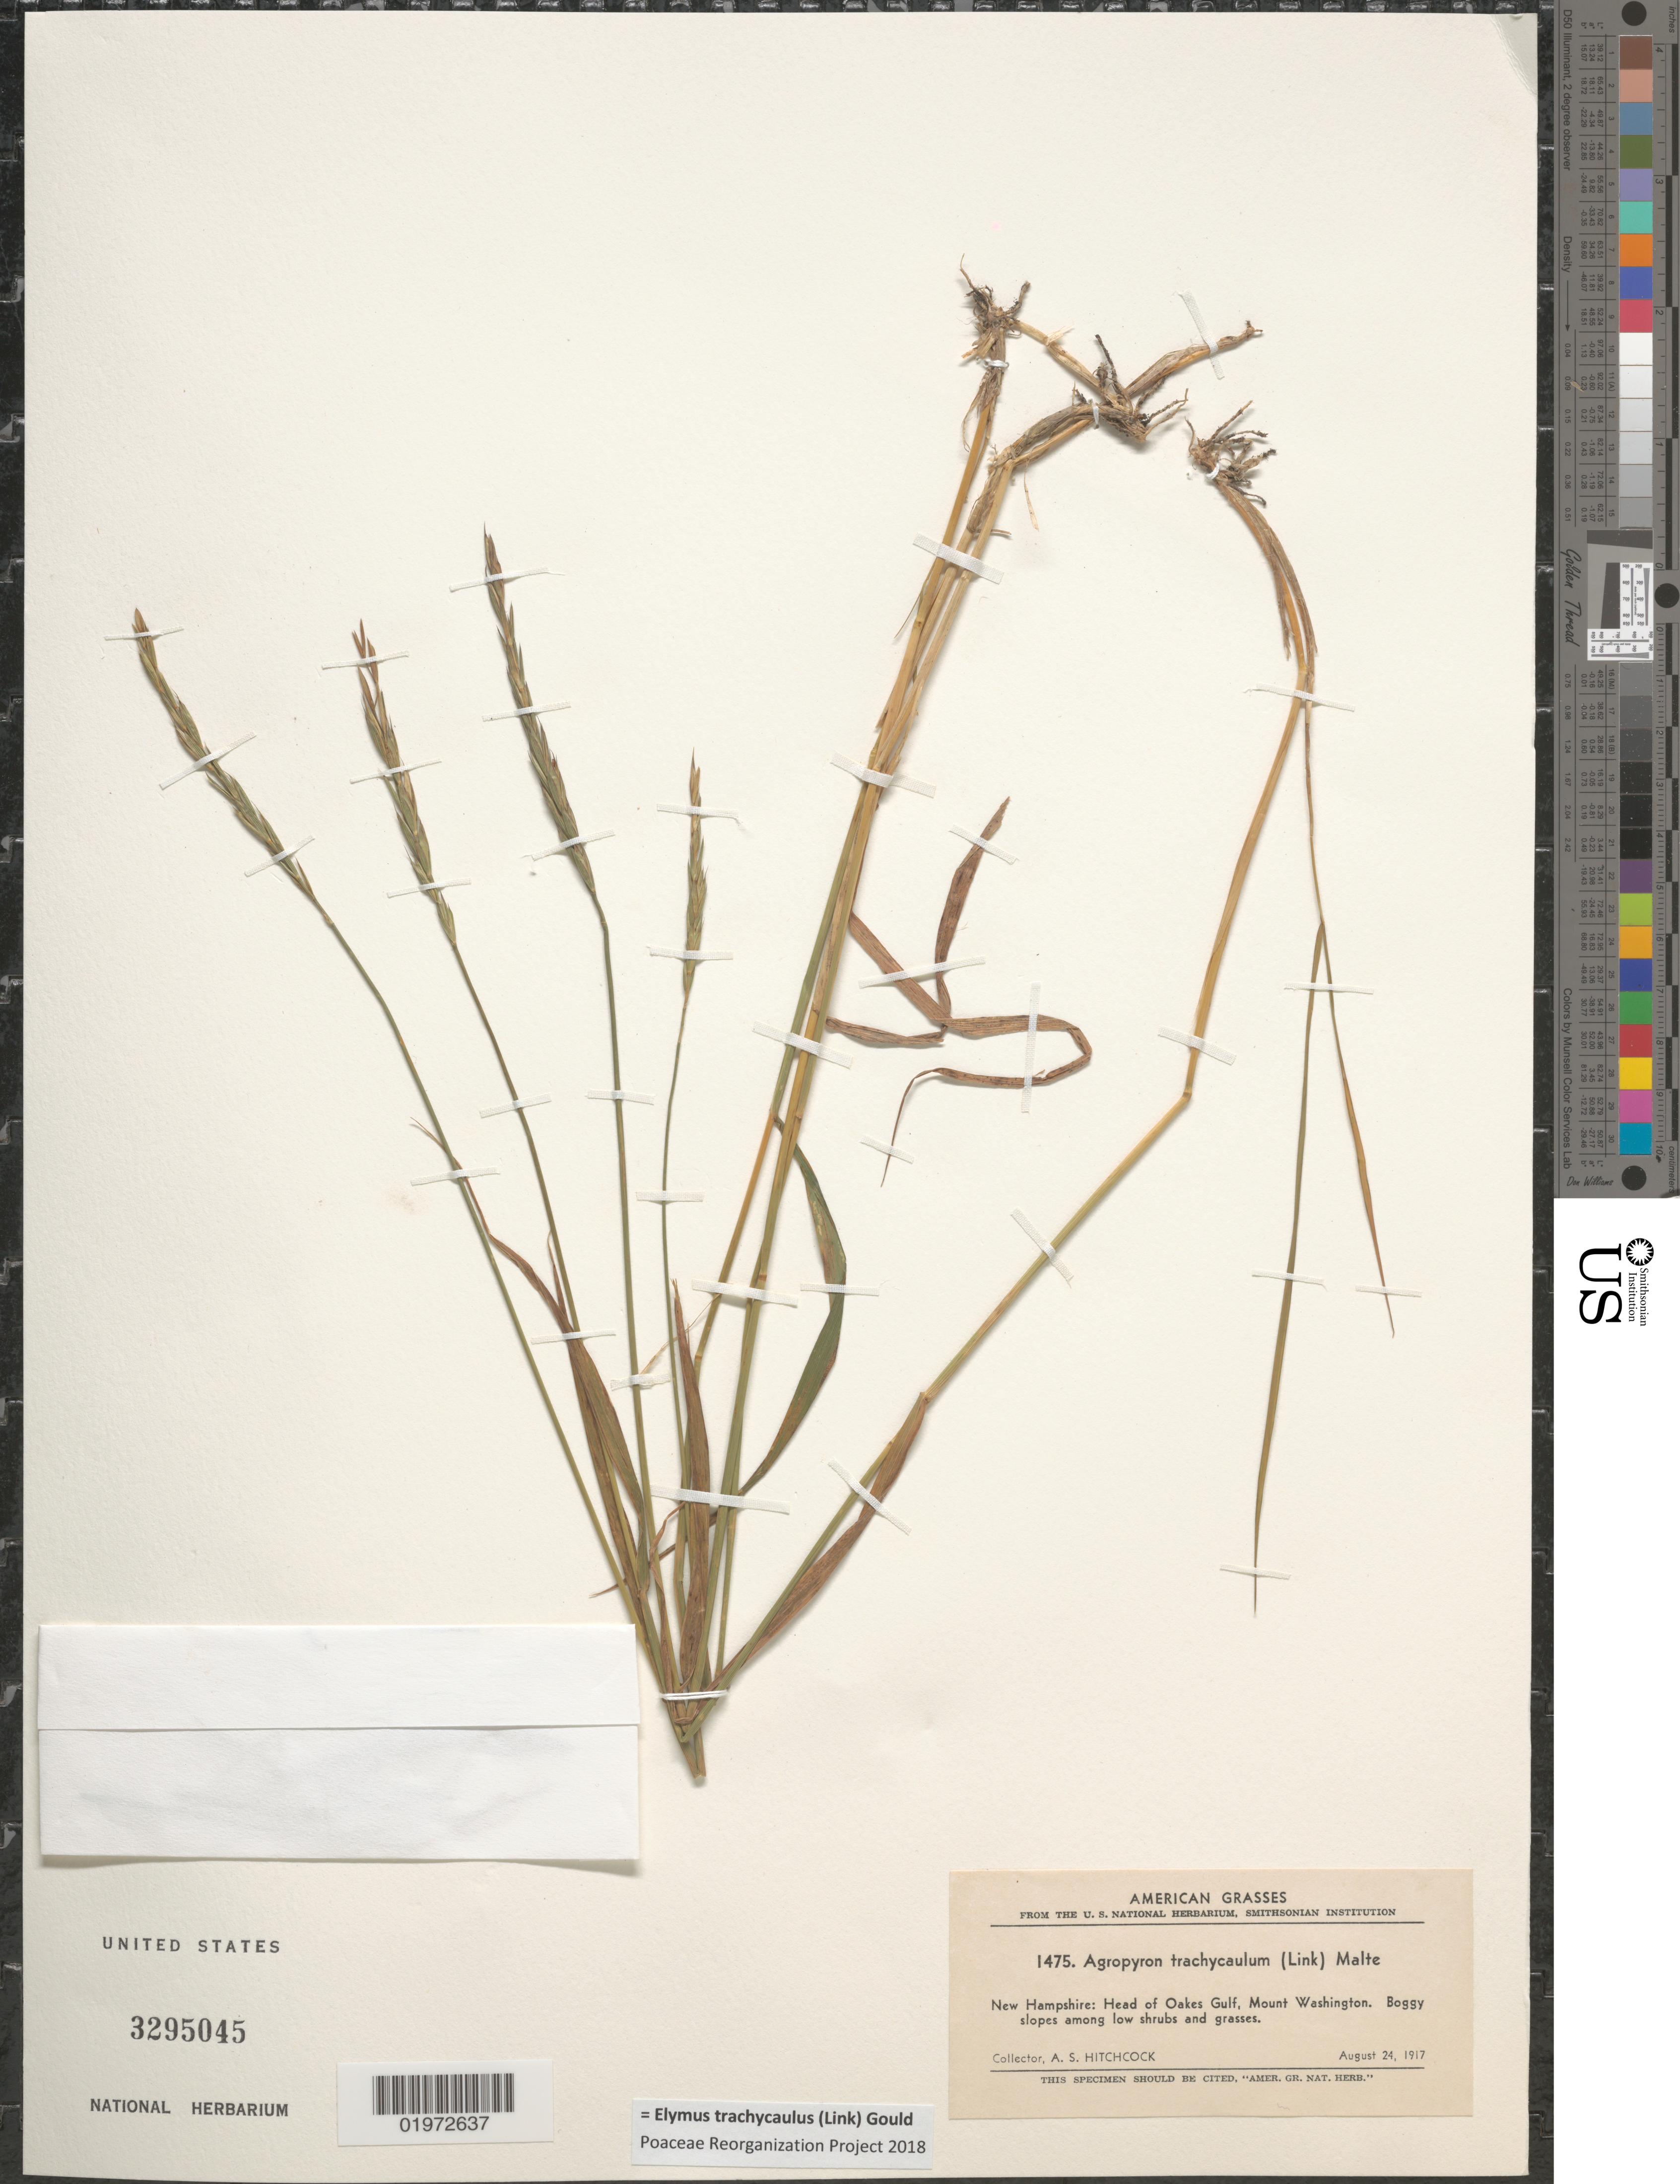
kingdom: Plantae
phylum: Tracheophyta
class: Liliopsida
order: Poales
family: Poaceae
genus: Elymus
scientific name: Elymus trachycaulus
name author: (Link) Gould ex Shinners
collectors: A. S. Hitchcock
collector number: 1475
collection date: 1917-08-24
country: United States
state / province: New Hampshire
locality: Head of Oakes Gulf, Mount Washington. Boggy slopes among low shrubs and grasses.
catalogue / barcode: US 3295045